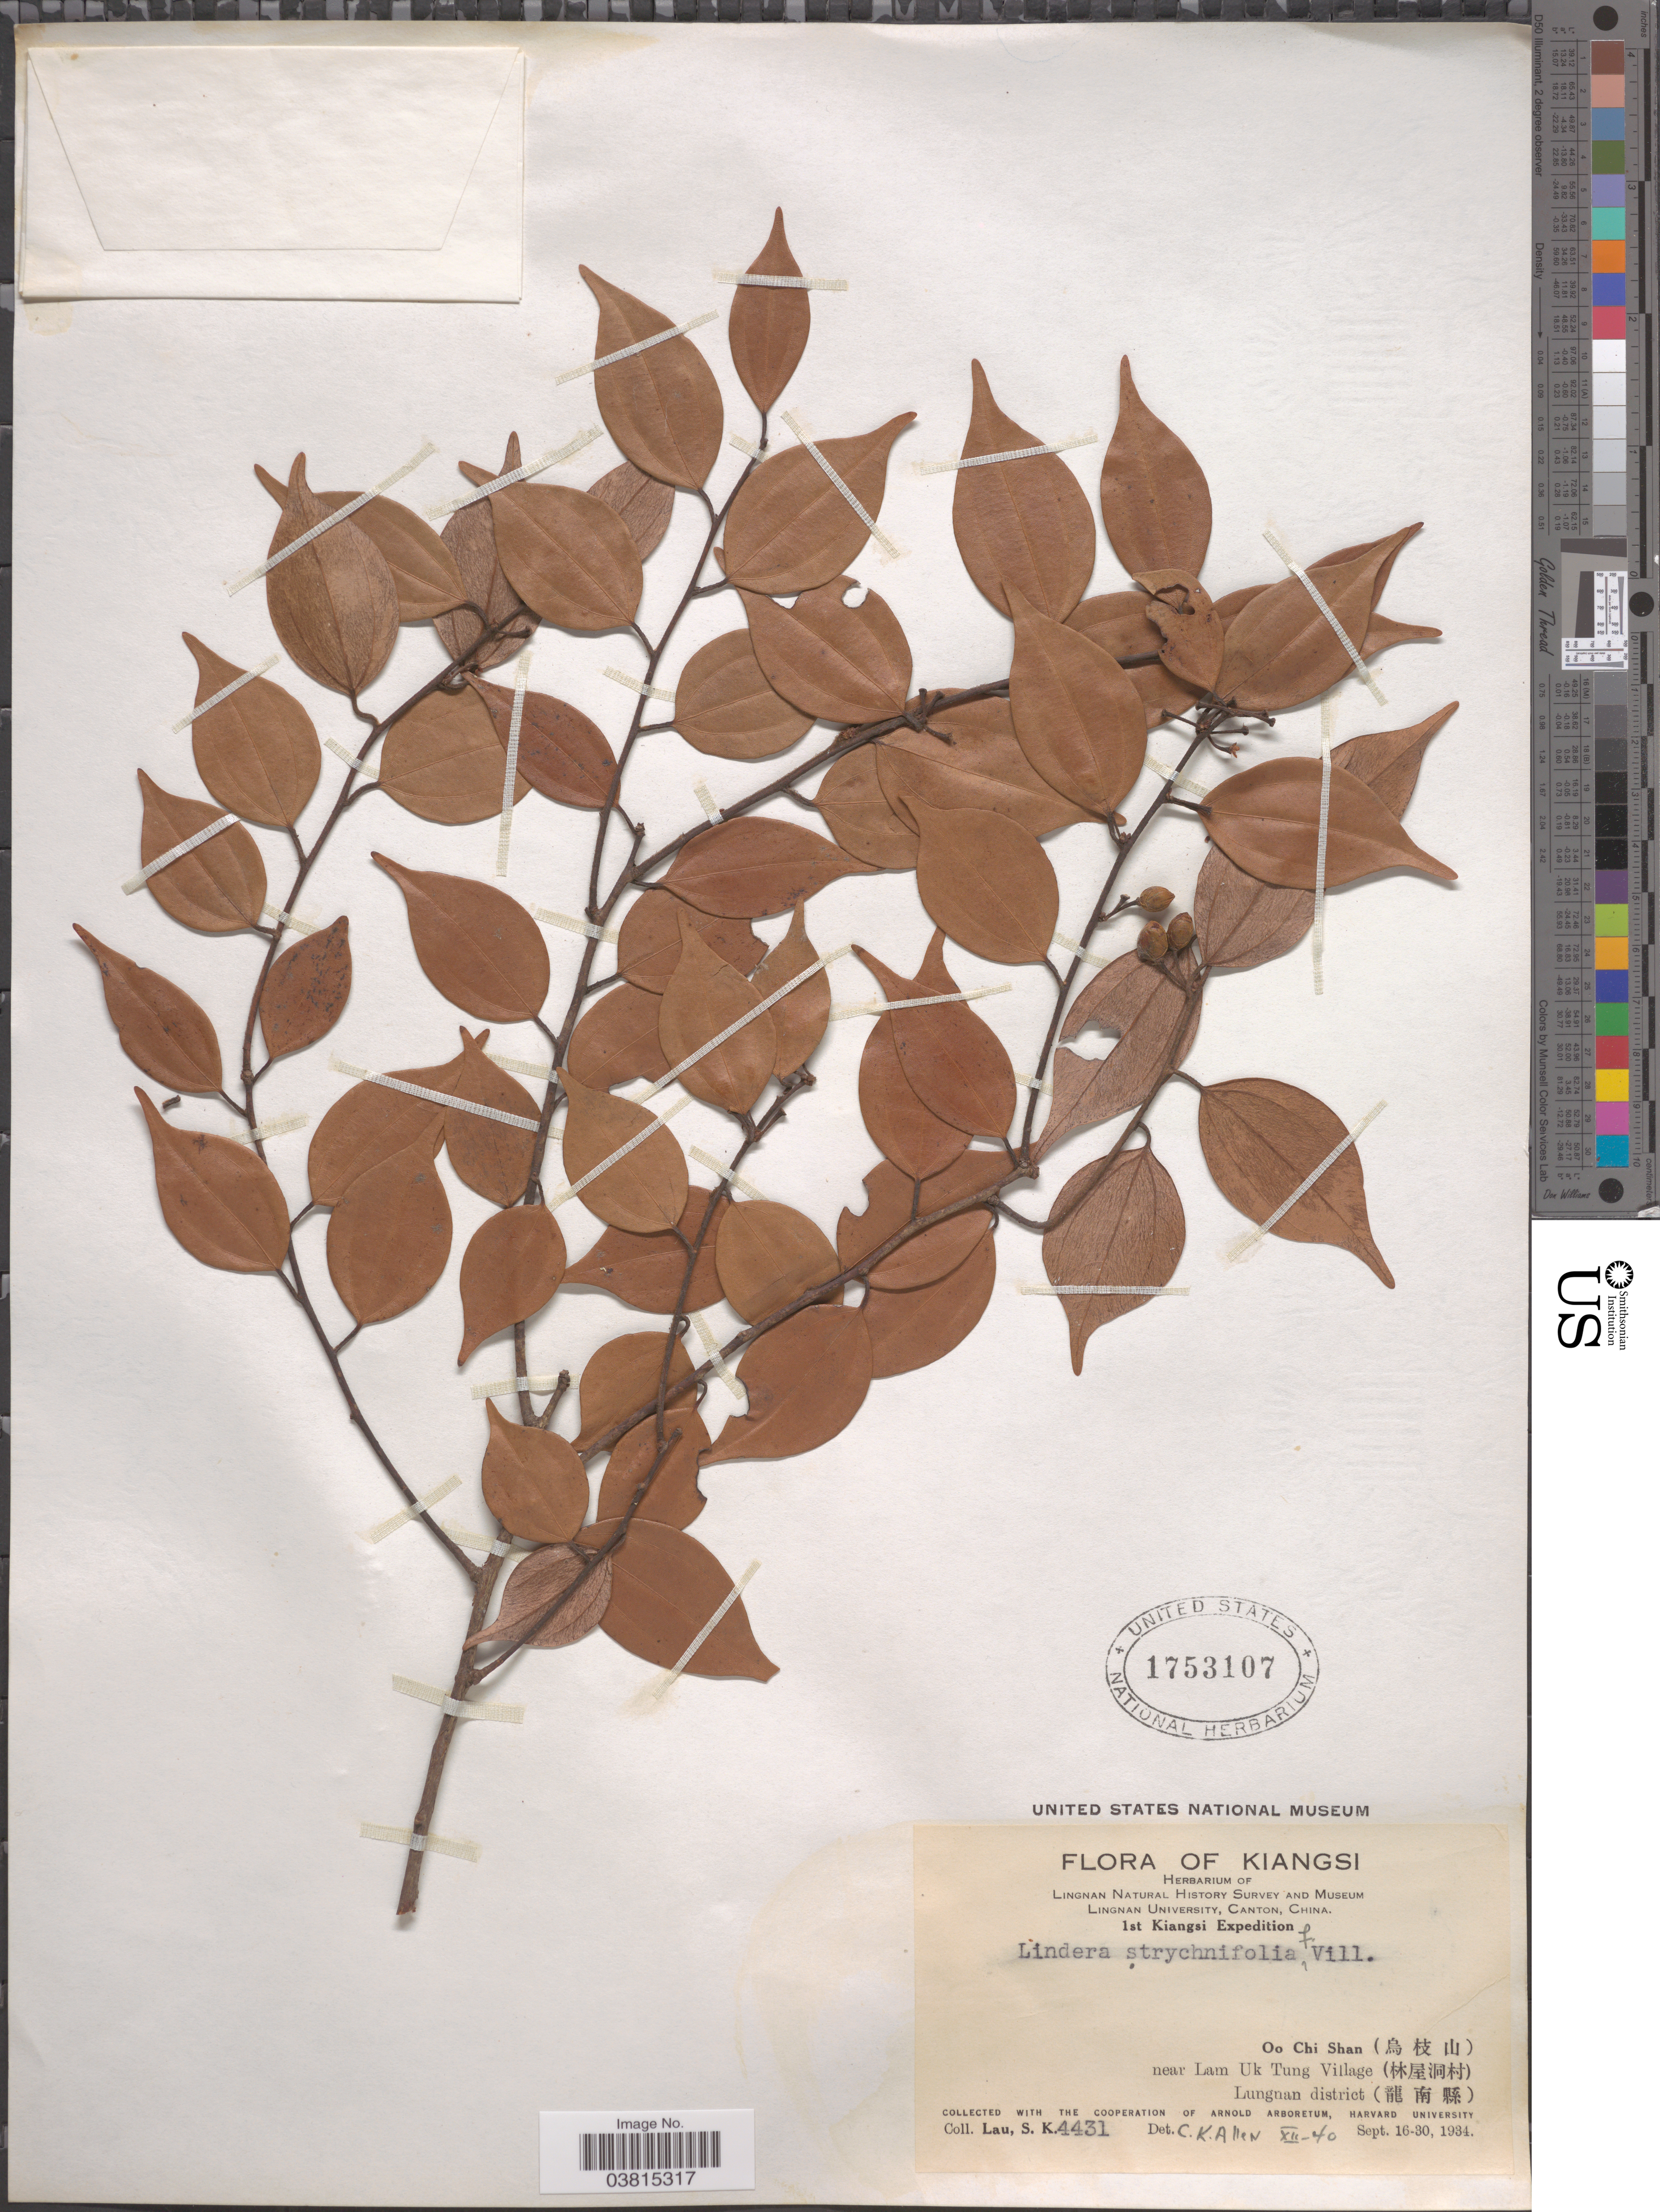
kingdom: Plantae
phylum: Tracheophyta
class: Magnoliopsida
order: Laurales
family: Lauraceae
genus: Lindera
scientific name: Lindera strychnifolia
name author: Fern.-Vill.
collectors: S. K. Lau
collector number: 4431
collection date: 1934-09-16/1934-09-30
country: China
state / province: Jiangxi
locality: Kiangsi. Oo Chi Shan (X). Near Lam Uk Tung Village (X). Lungnan district (X).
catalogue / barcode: US 1753107